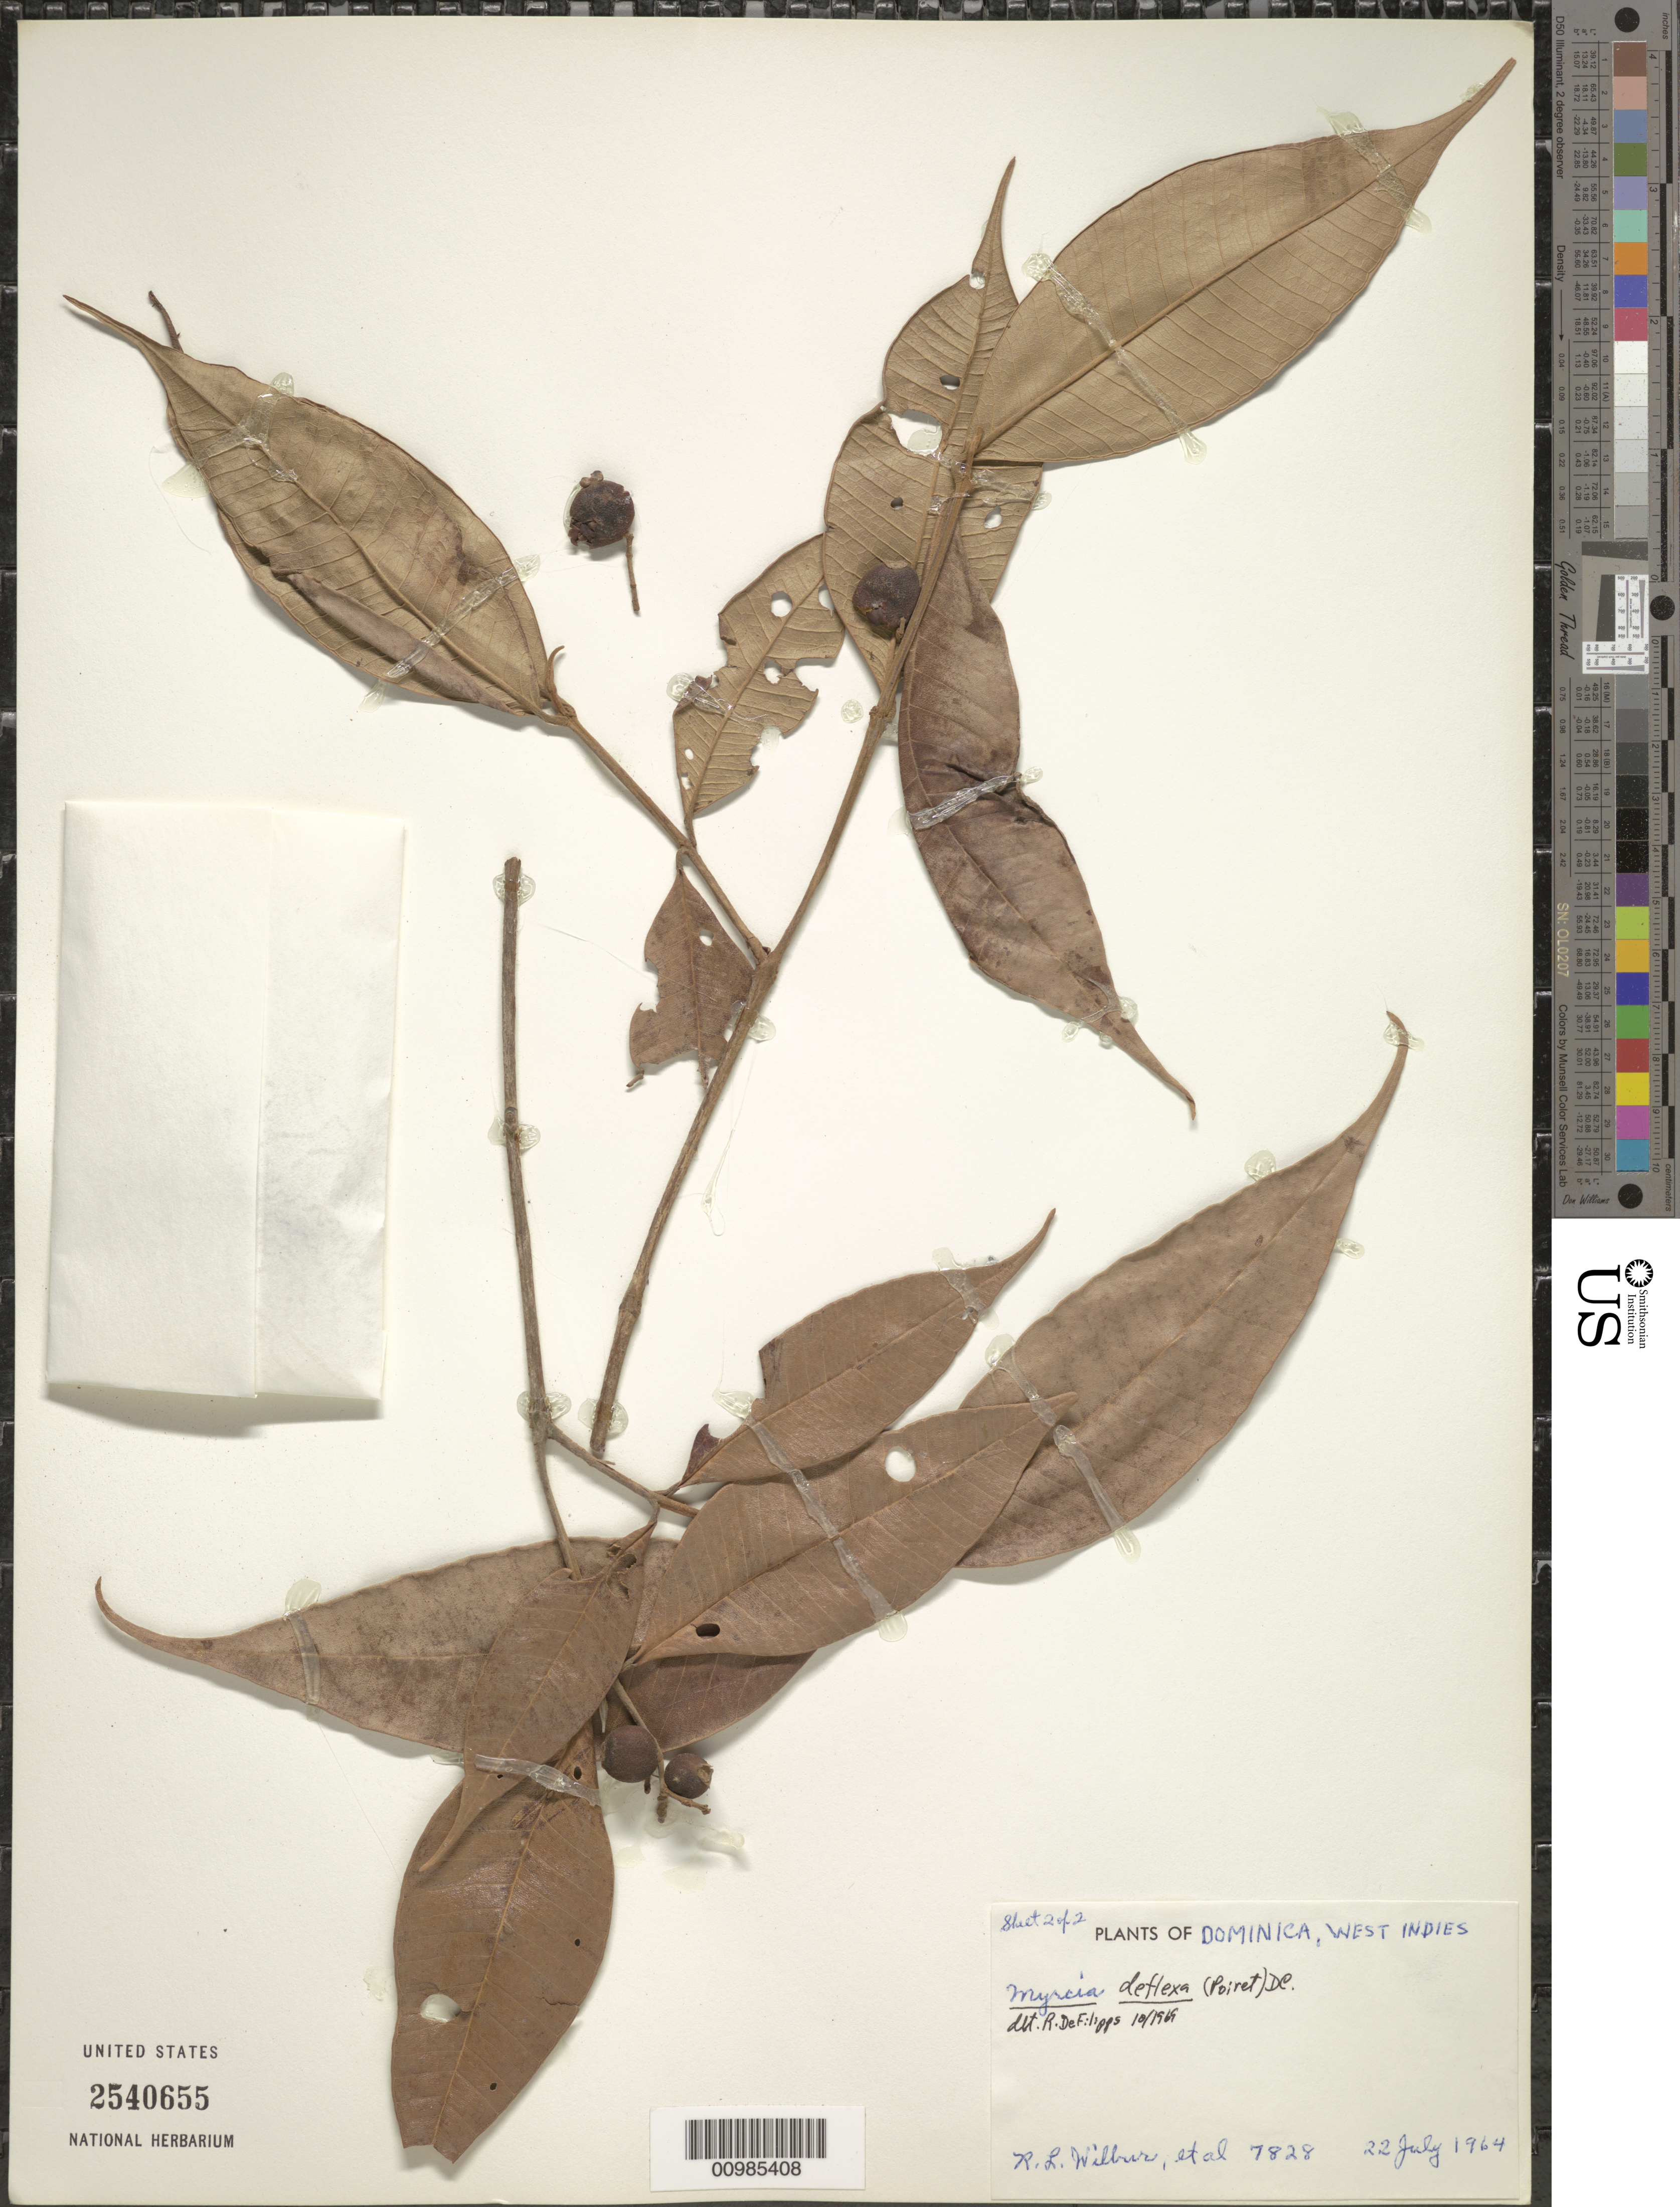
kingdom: Plantae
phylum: Tracheophyta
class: Magnoliopsida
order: Myrtales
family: Myrtaceae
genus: Myrcia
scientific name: Myrcia deflexa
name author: (Poir.) DC.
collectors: R. L. Wilbur, E. Dunn, H. A. Hespenheide & D. R. Wiseman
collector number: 7828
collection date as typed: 22 Jul 1964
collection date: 1964-07-22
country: Puerto Rico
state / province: Mayagüez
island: Desecheo I.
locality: About 5 mi. from Pont Cassé, along road to Rosalie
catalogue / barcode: US 2540655